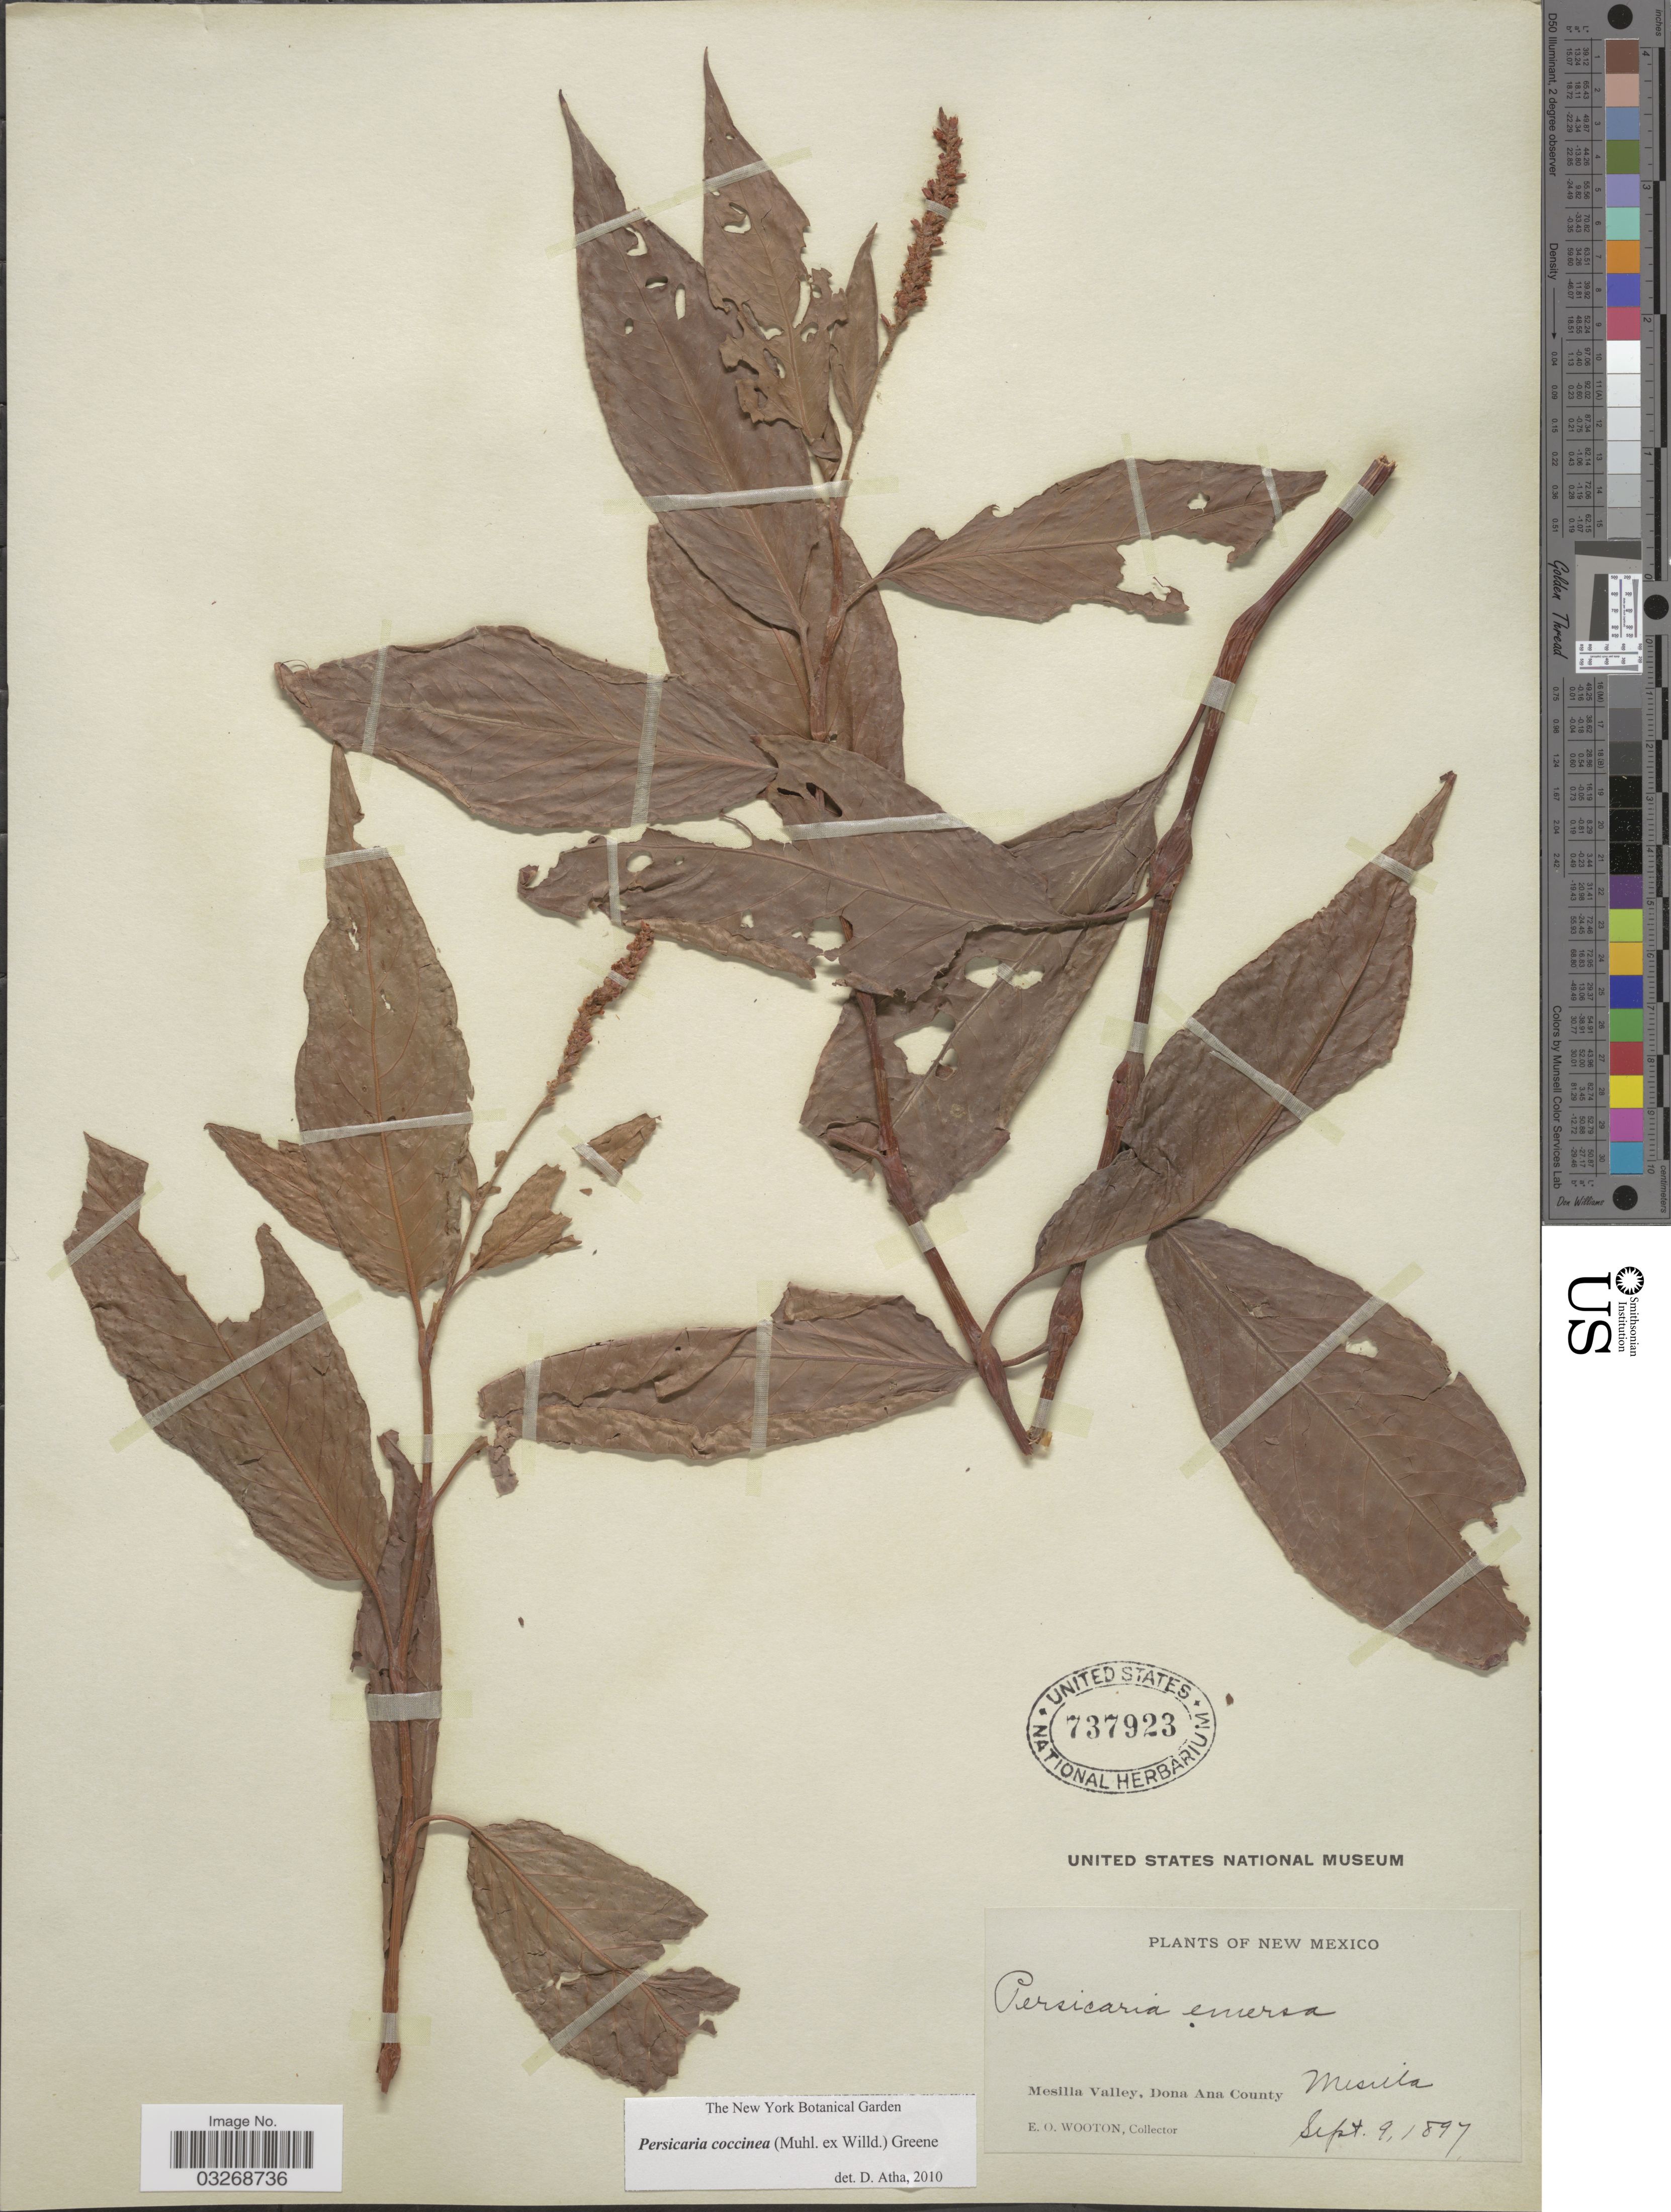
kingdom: Plantae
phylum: Tracheophyta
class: Magnoliopsida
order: Caryophyllales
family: Polygonaceae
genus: Persicaria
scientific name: Persicaria coccinea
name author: (Muhl. ex Willd.) Greene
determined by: Atha, D. E.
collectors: E. O. Wooton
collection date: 1897-09-09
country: United States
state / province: New Mexico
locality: Mesilla Valley, Dona Ana County. Mesilla.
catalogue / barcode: US 737923